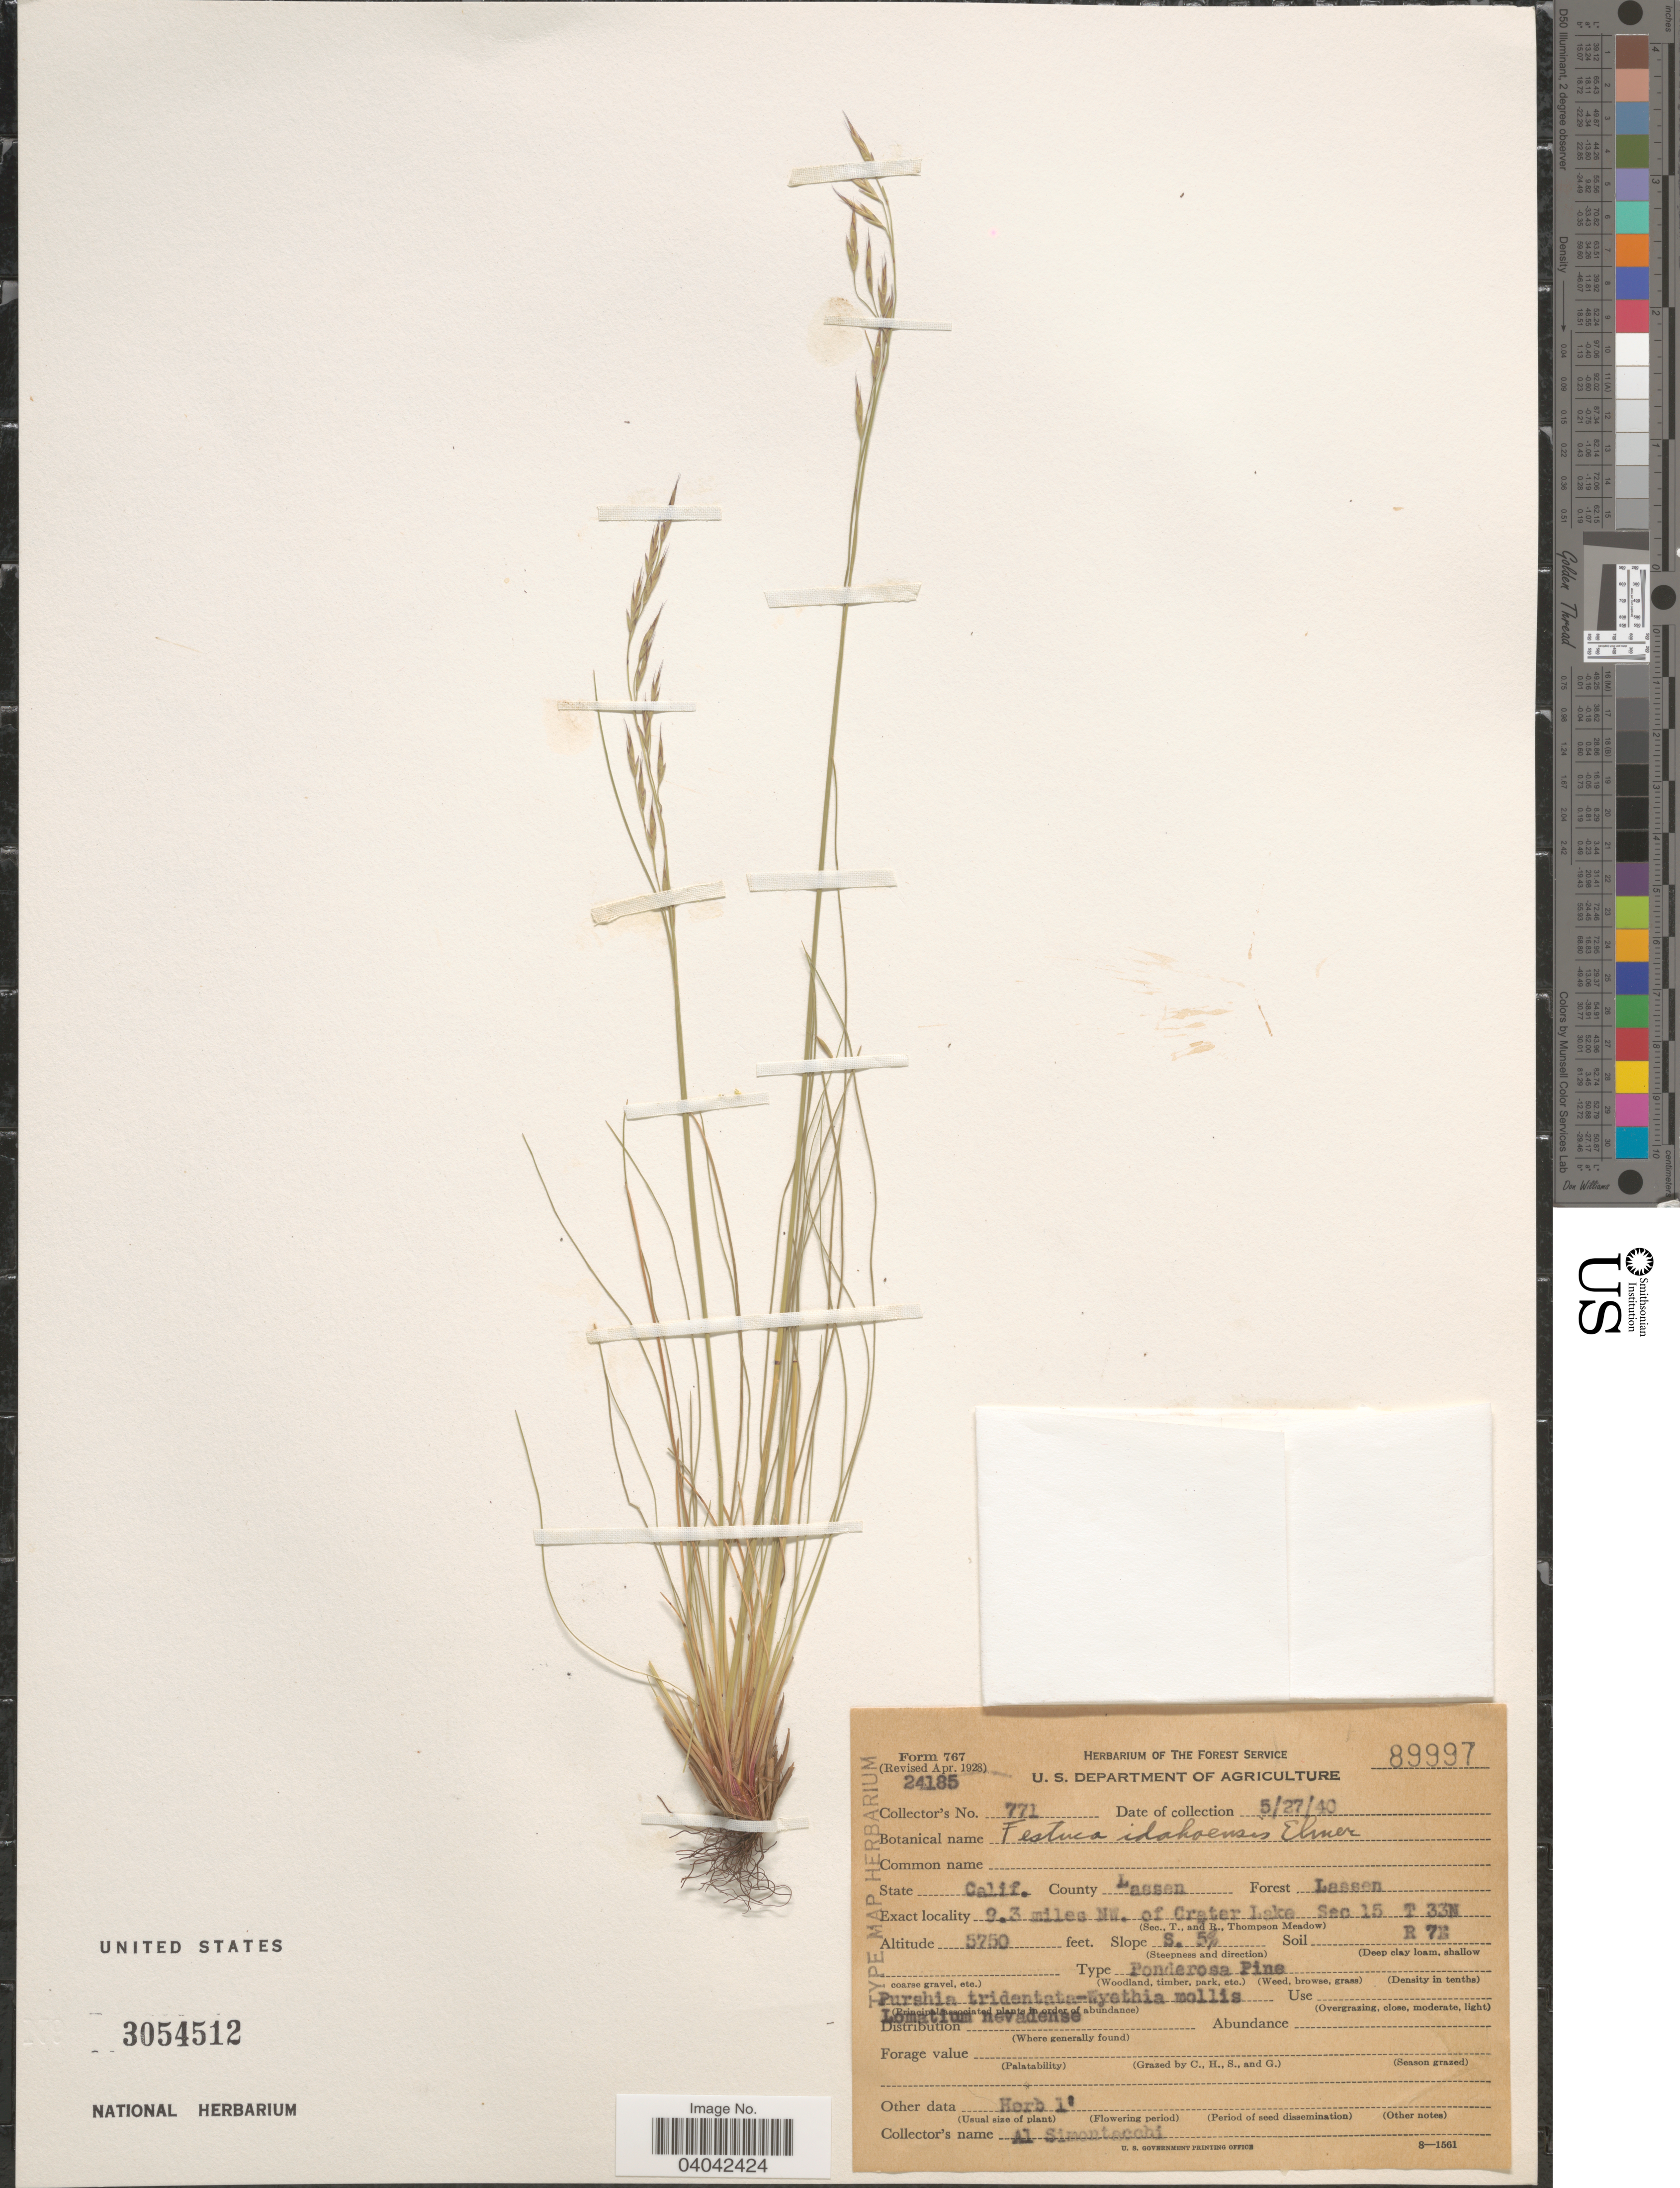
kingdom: Plantae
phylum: Tracheophyta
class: Liliopsida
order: Poales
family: Poaceae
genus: Festuca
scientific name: Festuca idahoensis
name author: Elmer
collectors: A. Simontacchi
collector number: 771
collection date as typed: Transcribed d/m/y: 27/5/40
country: United States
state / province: California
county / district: Lassen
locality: County Lassen. Forest Lassen. 9.3 miles NW. of Crater Lake Sec 15 T33N R7E.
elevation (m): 1753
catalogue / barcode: US 3054512